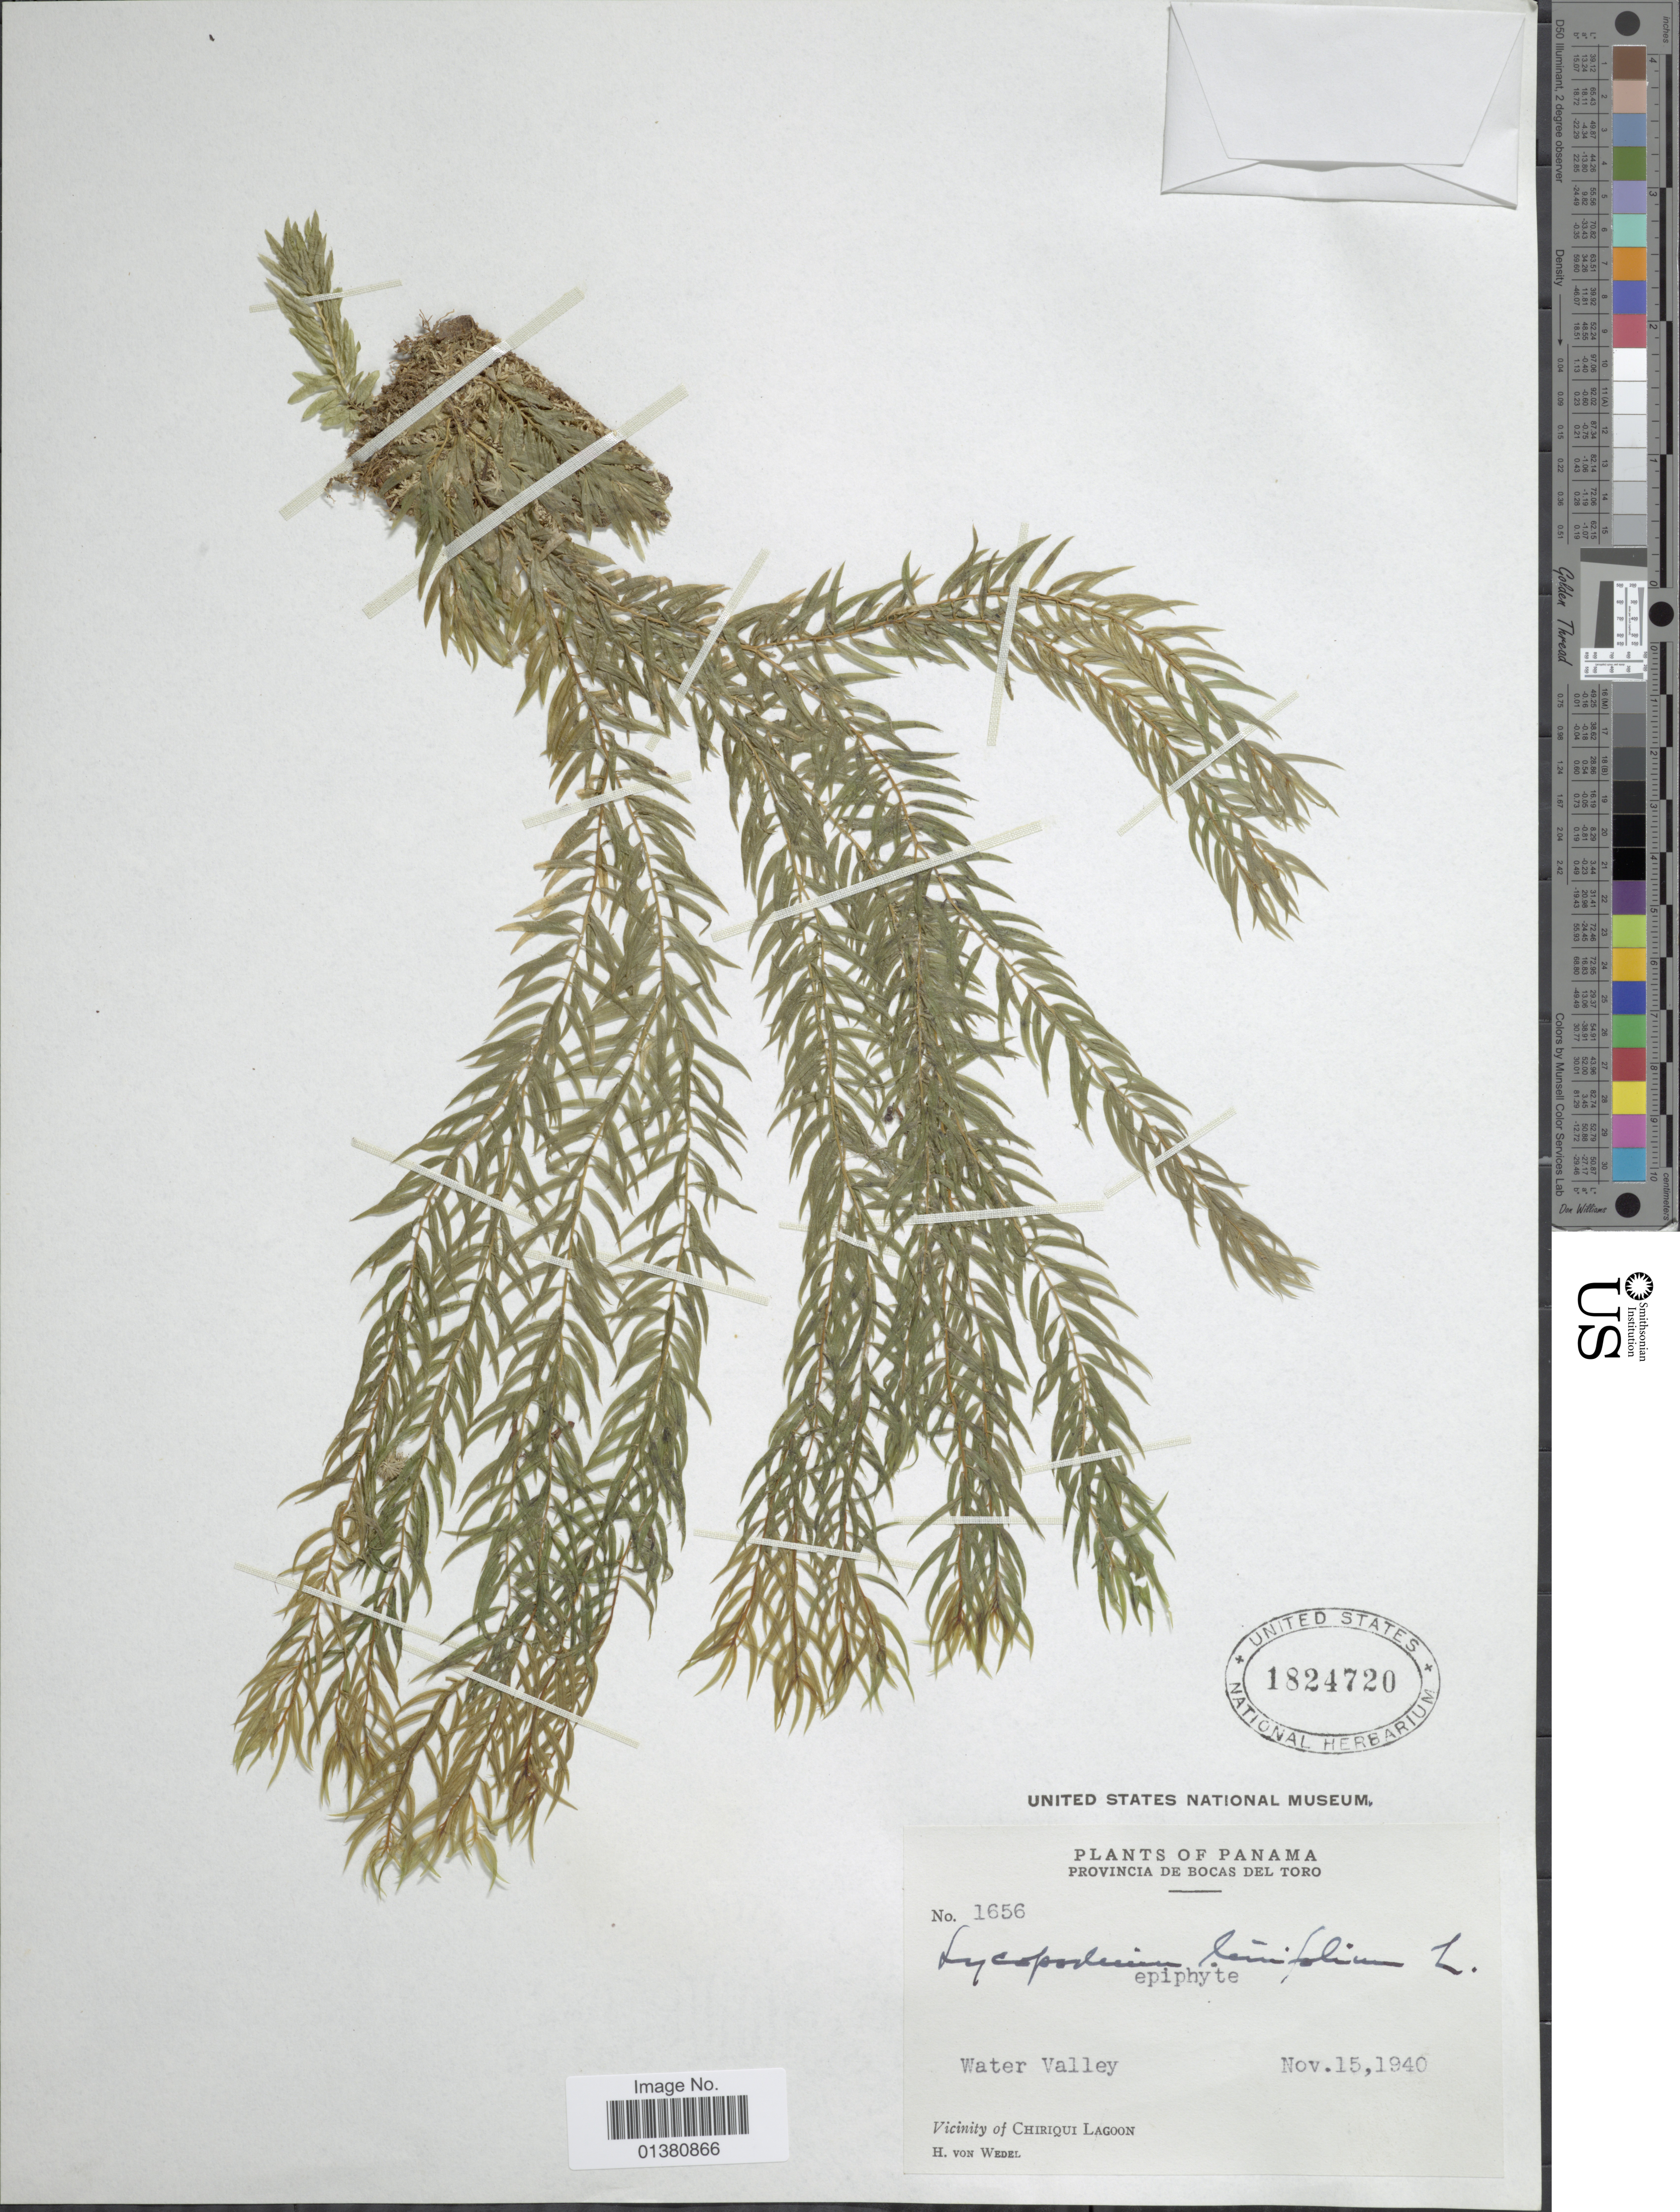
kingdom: Plantae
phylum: Tracheophyta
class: Lycopodiopsida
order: Lycopodiales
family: Lycopodiaceae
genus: Phlegmariurus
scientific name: Phlegmariurus linifolius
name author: (L.) B. Øllg.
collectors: H. von Wedel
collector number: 1656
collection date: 1940-11-15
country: Panama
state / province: Bocas del Toro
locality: Provincia de Bocas del Toro, Water Valley, Vicinity of Chirqui Lagoon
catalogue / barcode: US 1824720